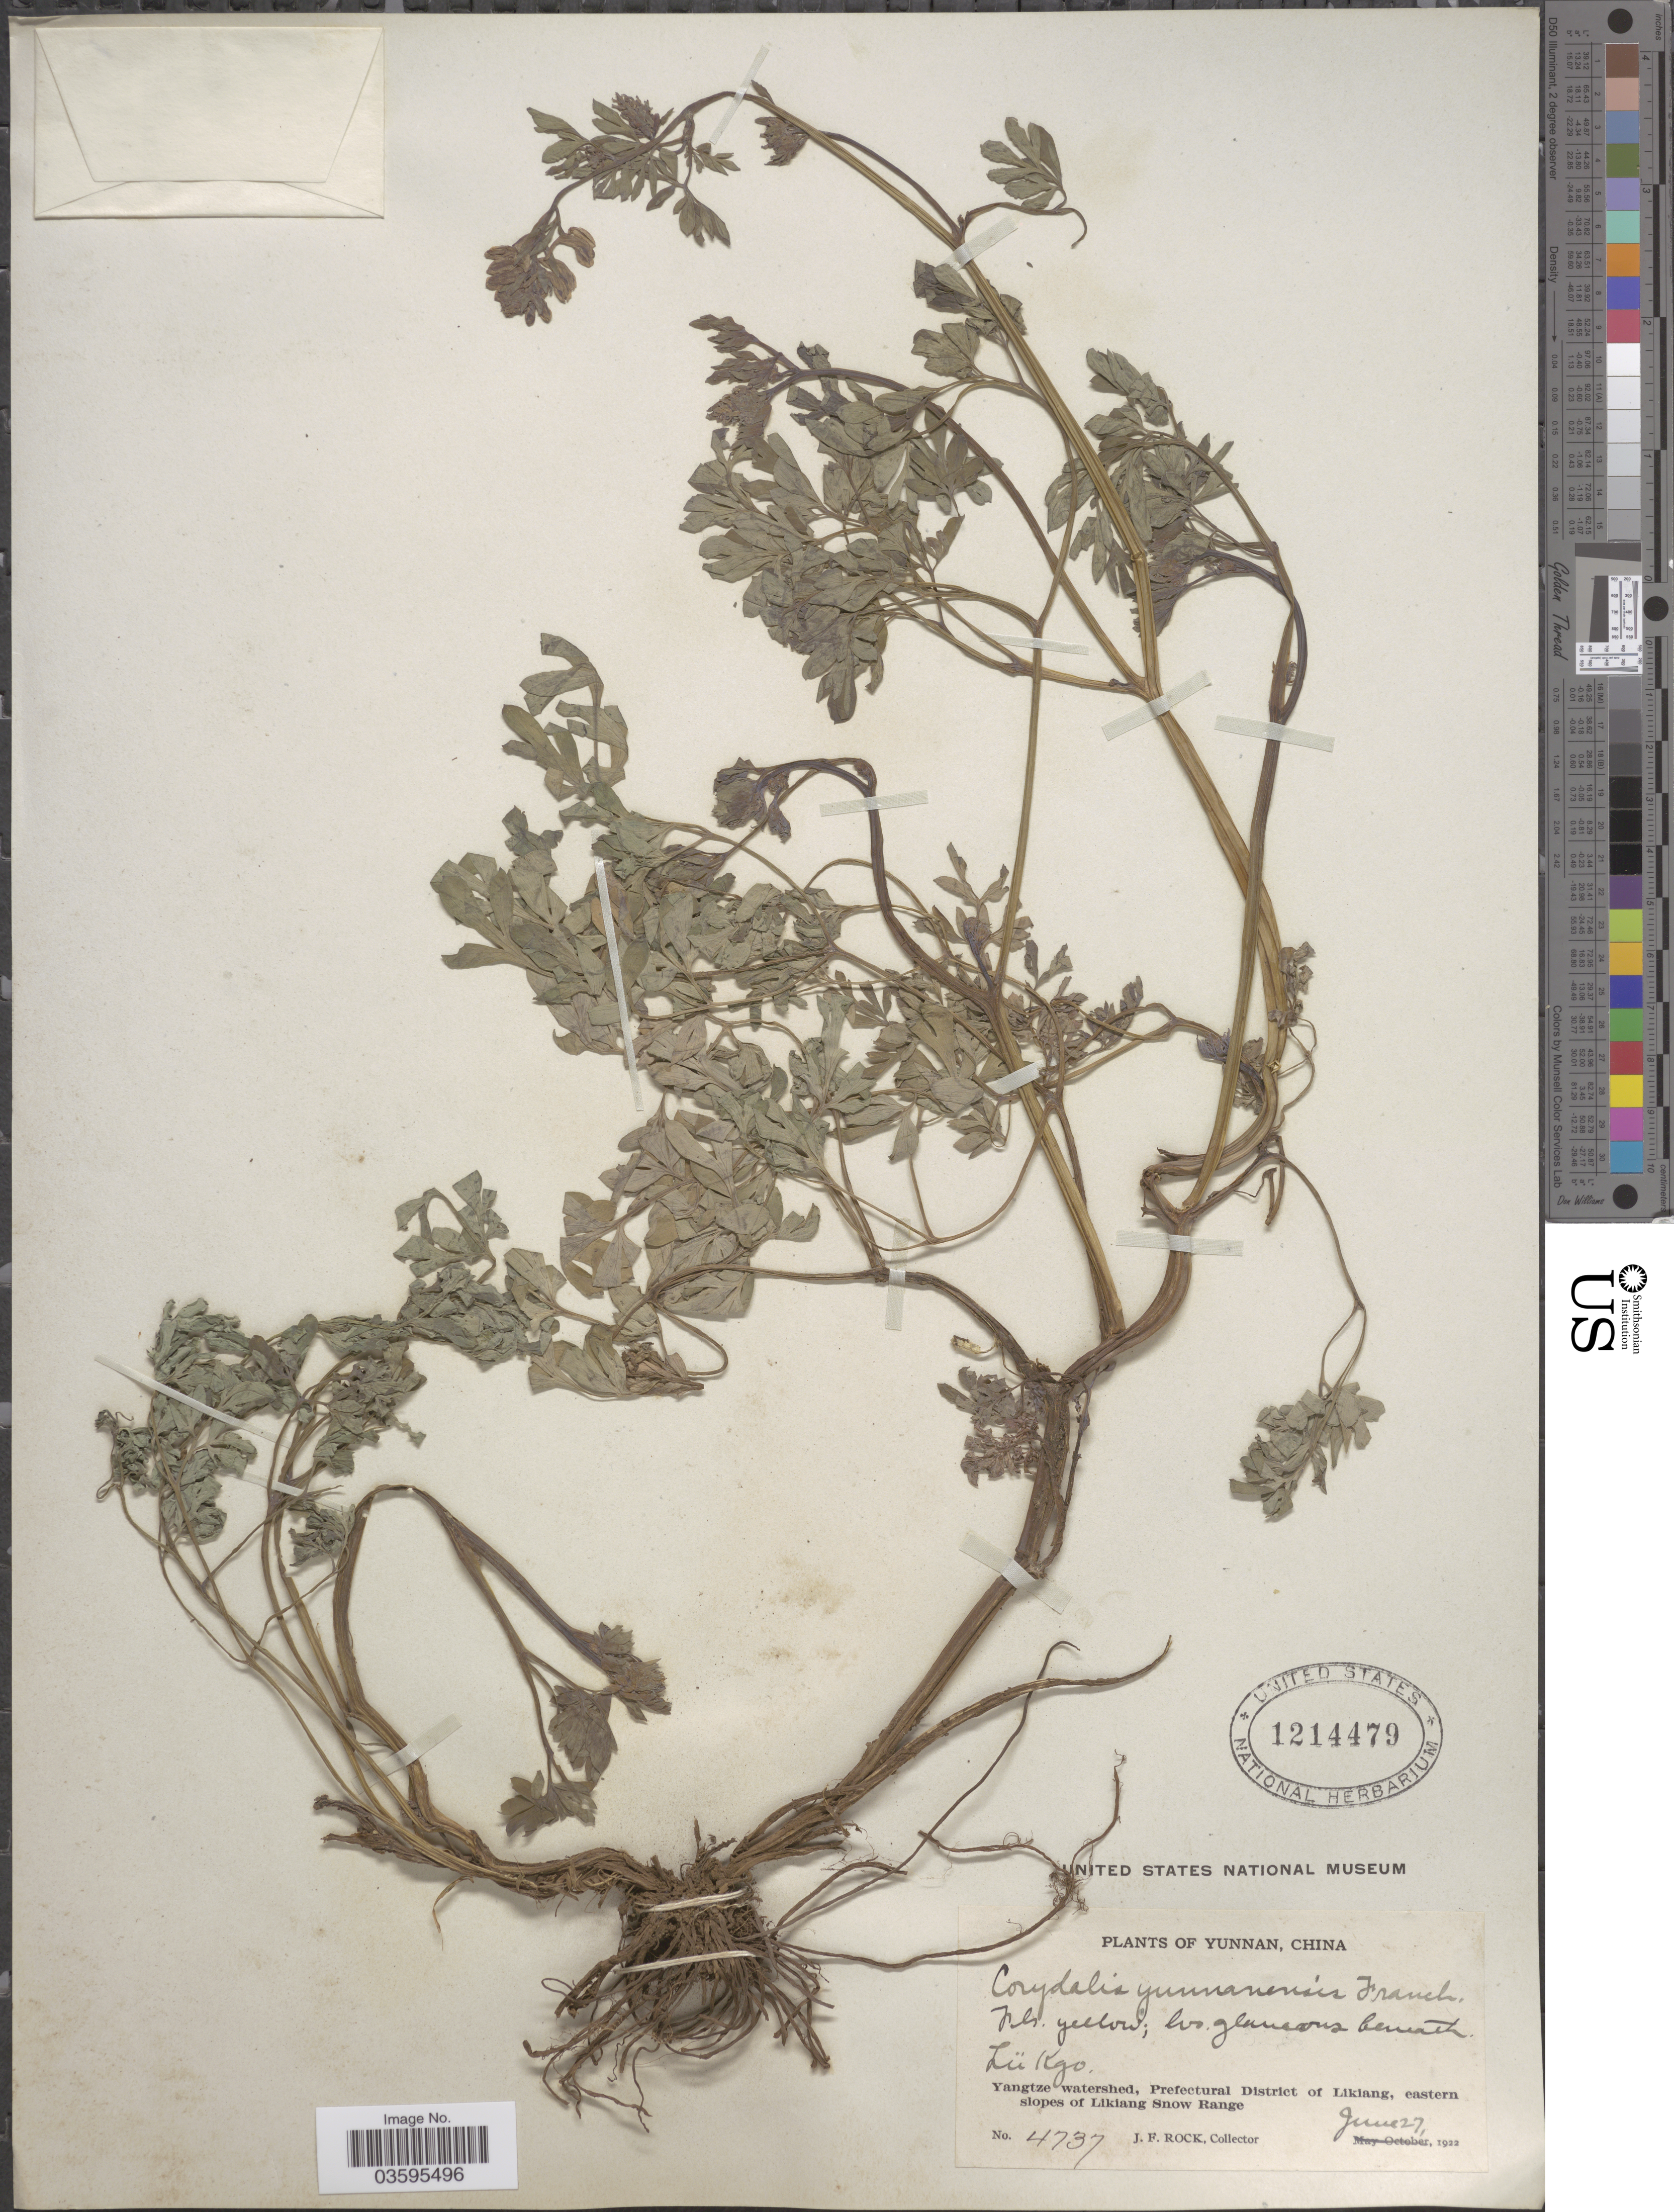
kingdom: Plantae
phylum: Tracheophyta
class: Magnoliopsida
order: Ranunculales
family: Papaveraceae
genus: Corydalis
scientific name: Corydalis yunnanensis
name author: Franch.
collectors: J. Rock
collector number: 4737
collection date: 1922-06-27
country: China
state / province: Yunnan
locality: Lü Kgo. Yangtze watershed, Prefectural District of Likiang, eastern slopes of Likiang Snow Range.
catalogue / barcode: US 1214479